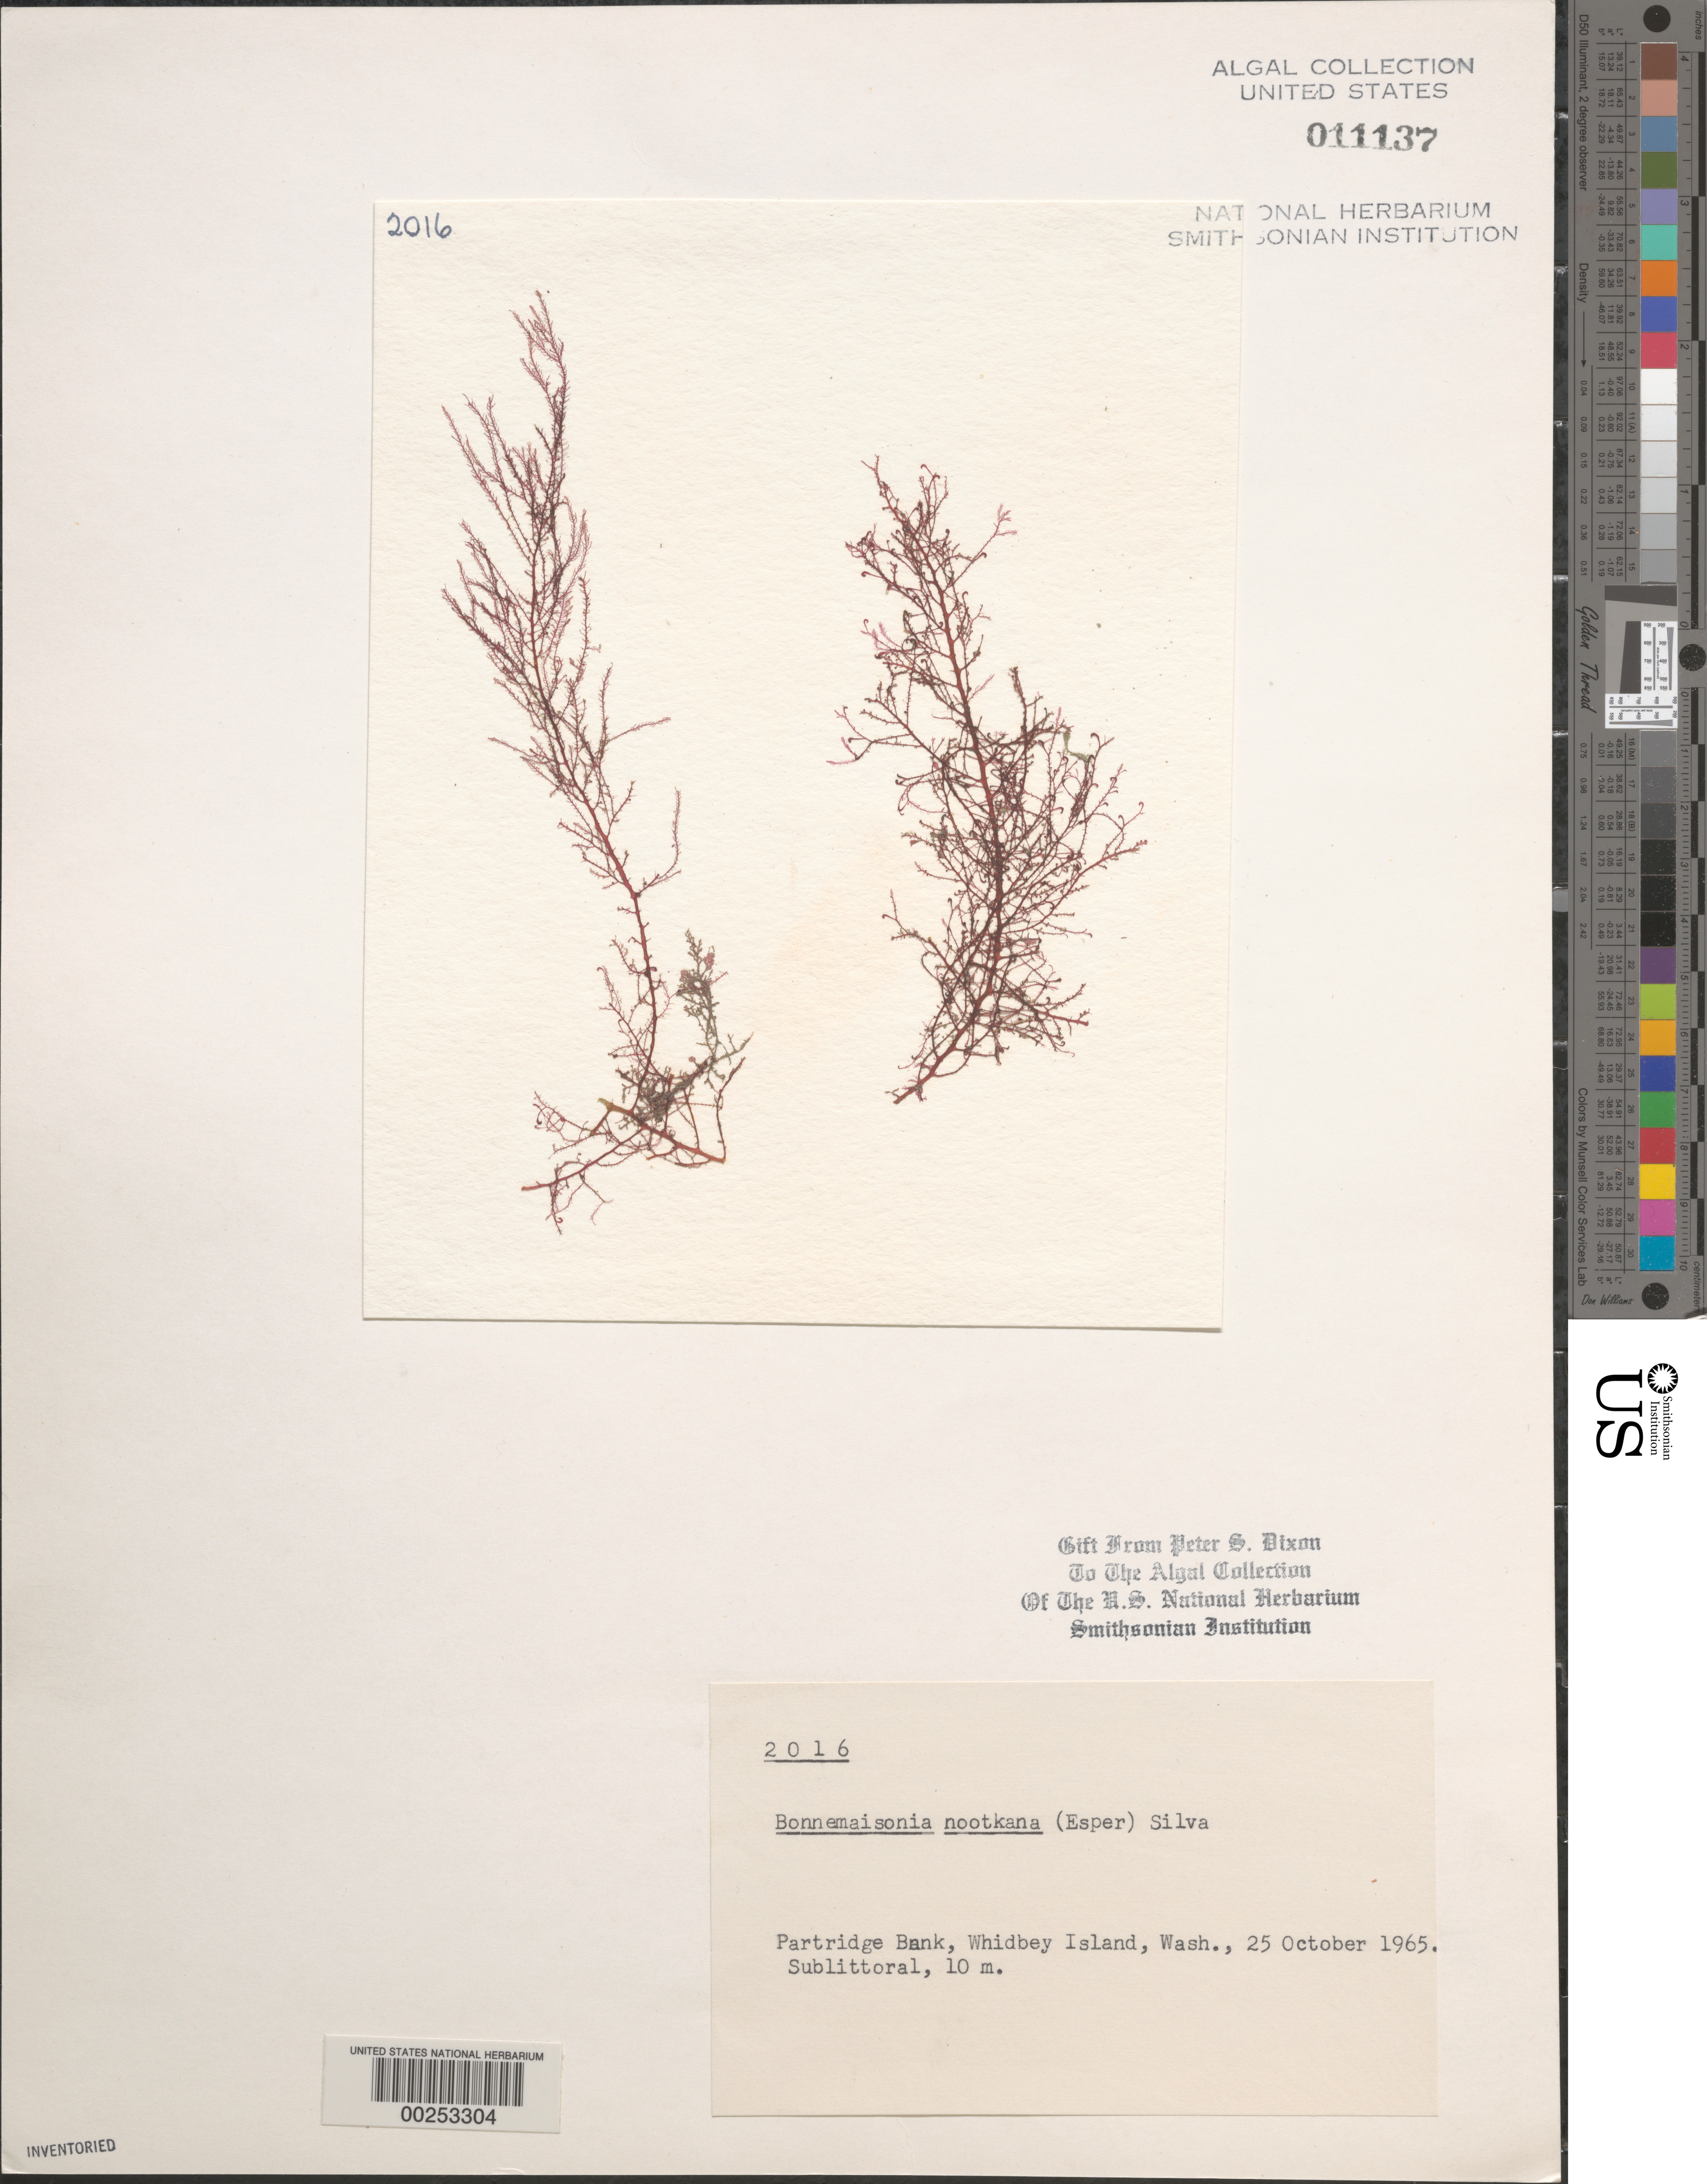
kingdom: Plantae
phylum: Rhodophyta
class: Florideophyceae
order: Bonnemaisoniales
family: Bonnemaisoniaceae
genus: Bonnemaisonia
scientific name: Bonnemaisonia nootkana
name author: (Esper) P.C. Silva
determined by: Dixon, P. S.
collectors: P. S. Dixon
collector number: PSD 2016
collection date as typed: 25 Oct 1965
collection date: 1965-10-25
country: United States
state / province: Washington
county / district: Island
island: Whidbey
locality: Partridge Bank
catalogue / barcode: US 11137